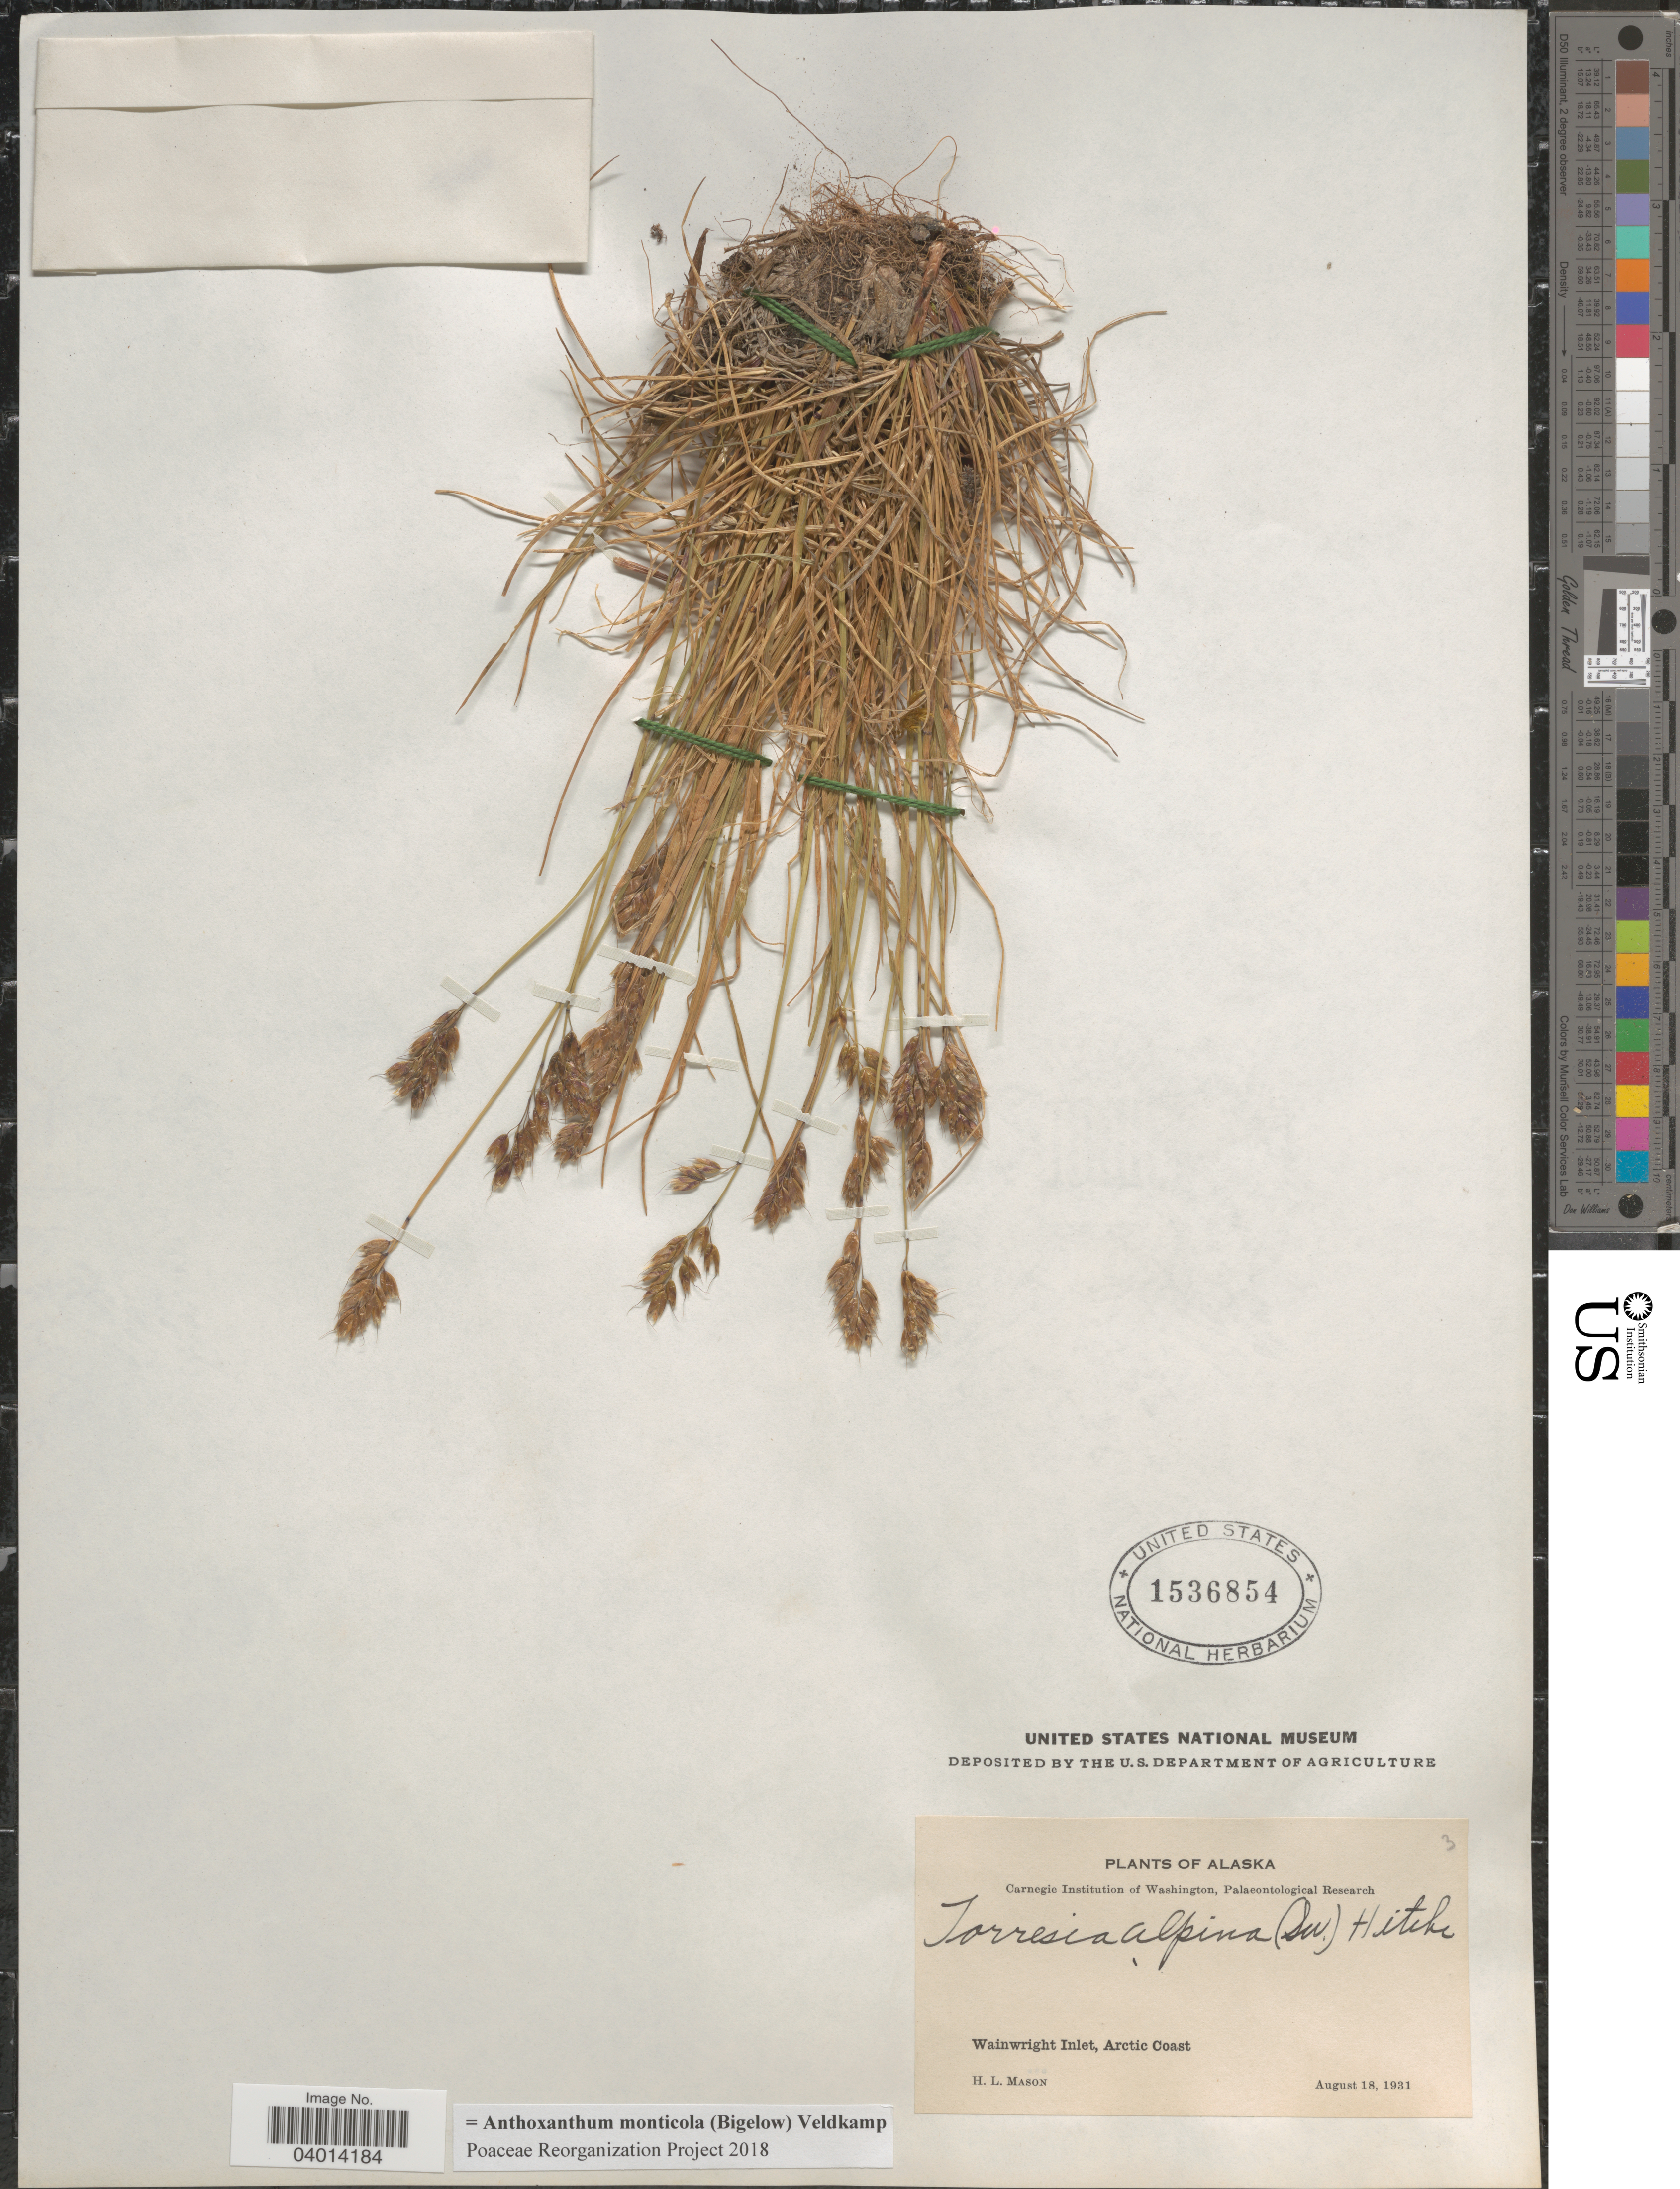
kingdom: Plantae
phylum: Tracheophyta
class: Liliopsida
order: Poales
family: Poaceae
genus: Anthoxanthum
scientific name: Anthoxanthum monticola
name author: (Bigelow) Veldkamp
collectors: H. L. Mason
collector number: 3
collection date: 1931-08-18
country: United States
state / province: Alaska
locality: Wainwright Inlet, Arctic Coast.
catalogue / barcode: US 1536854